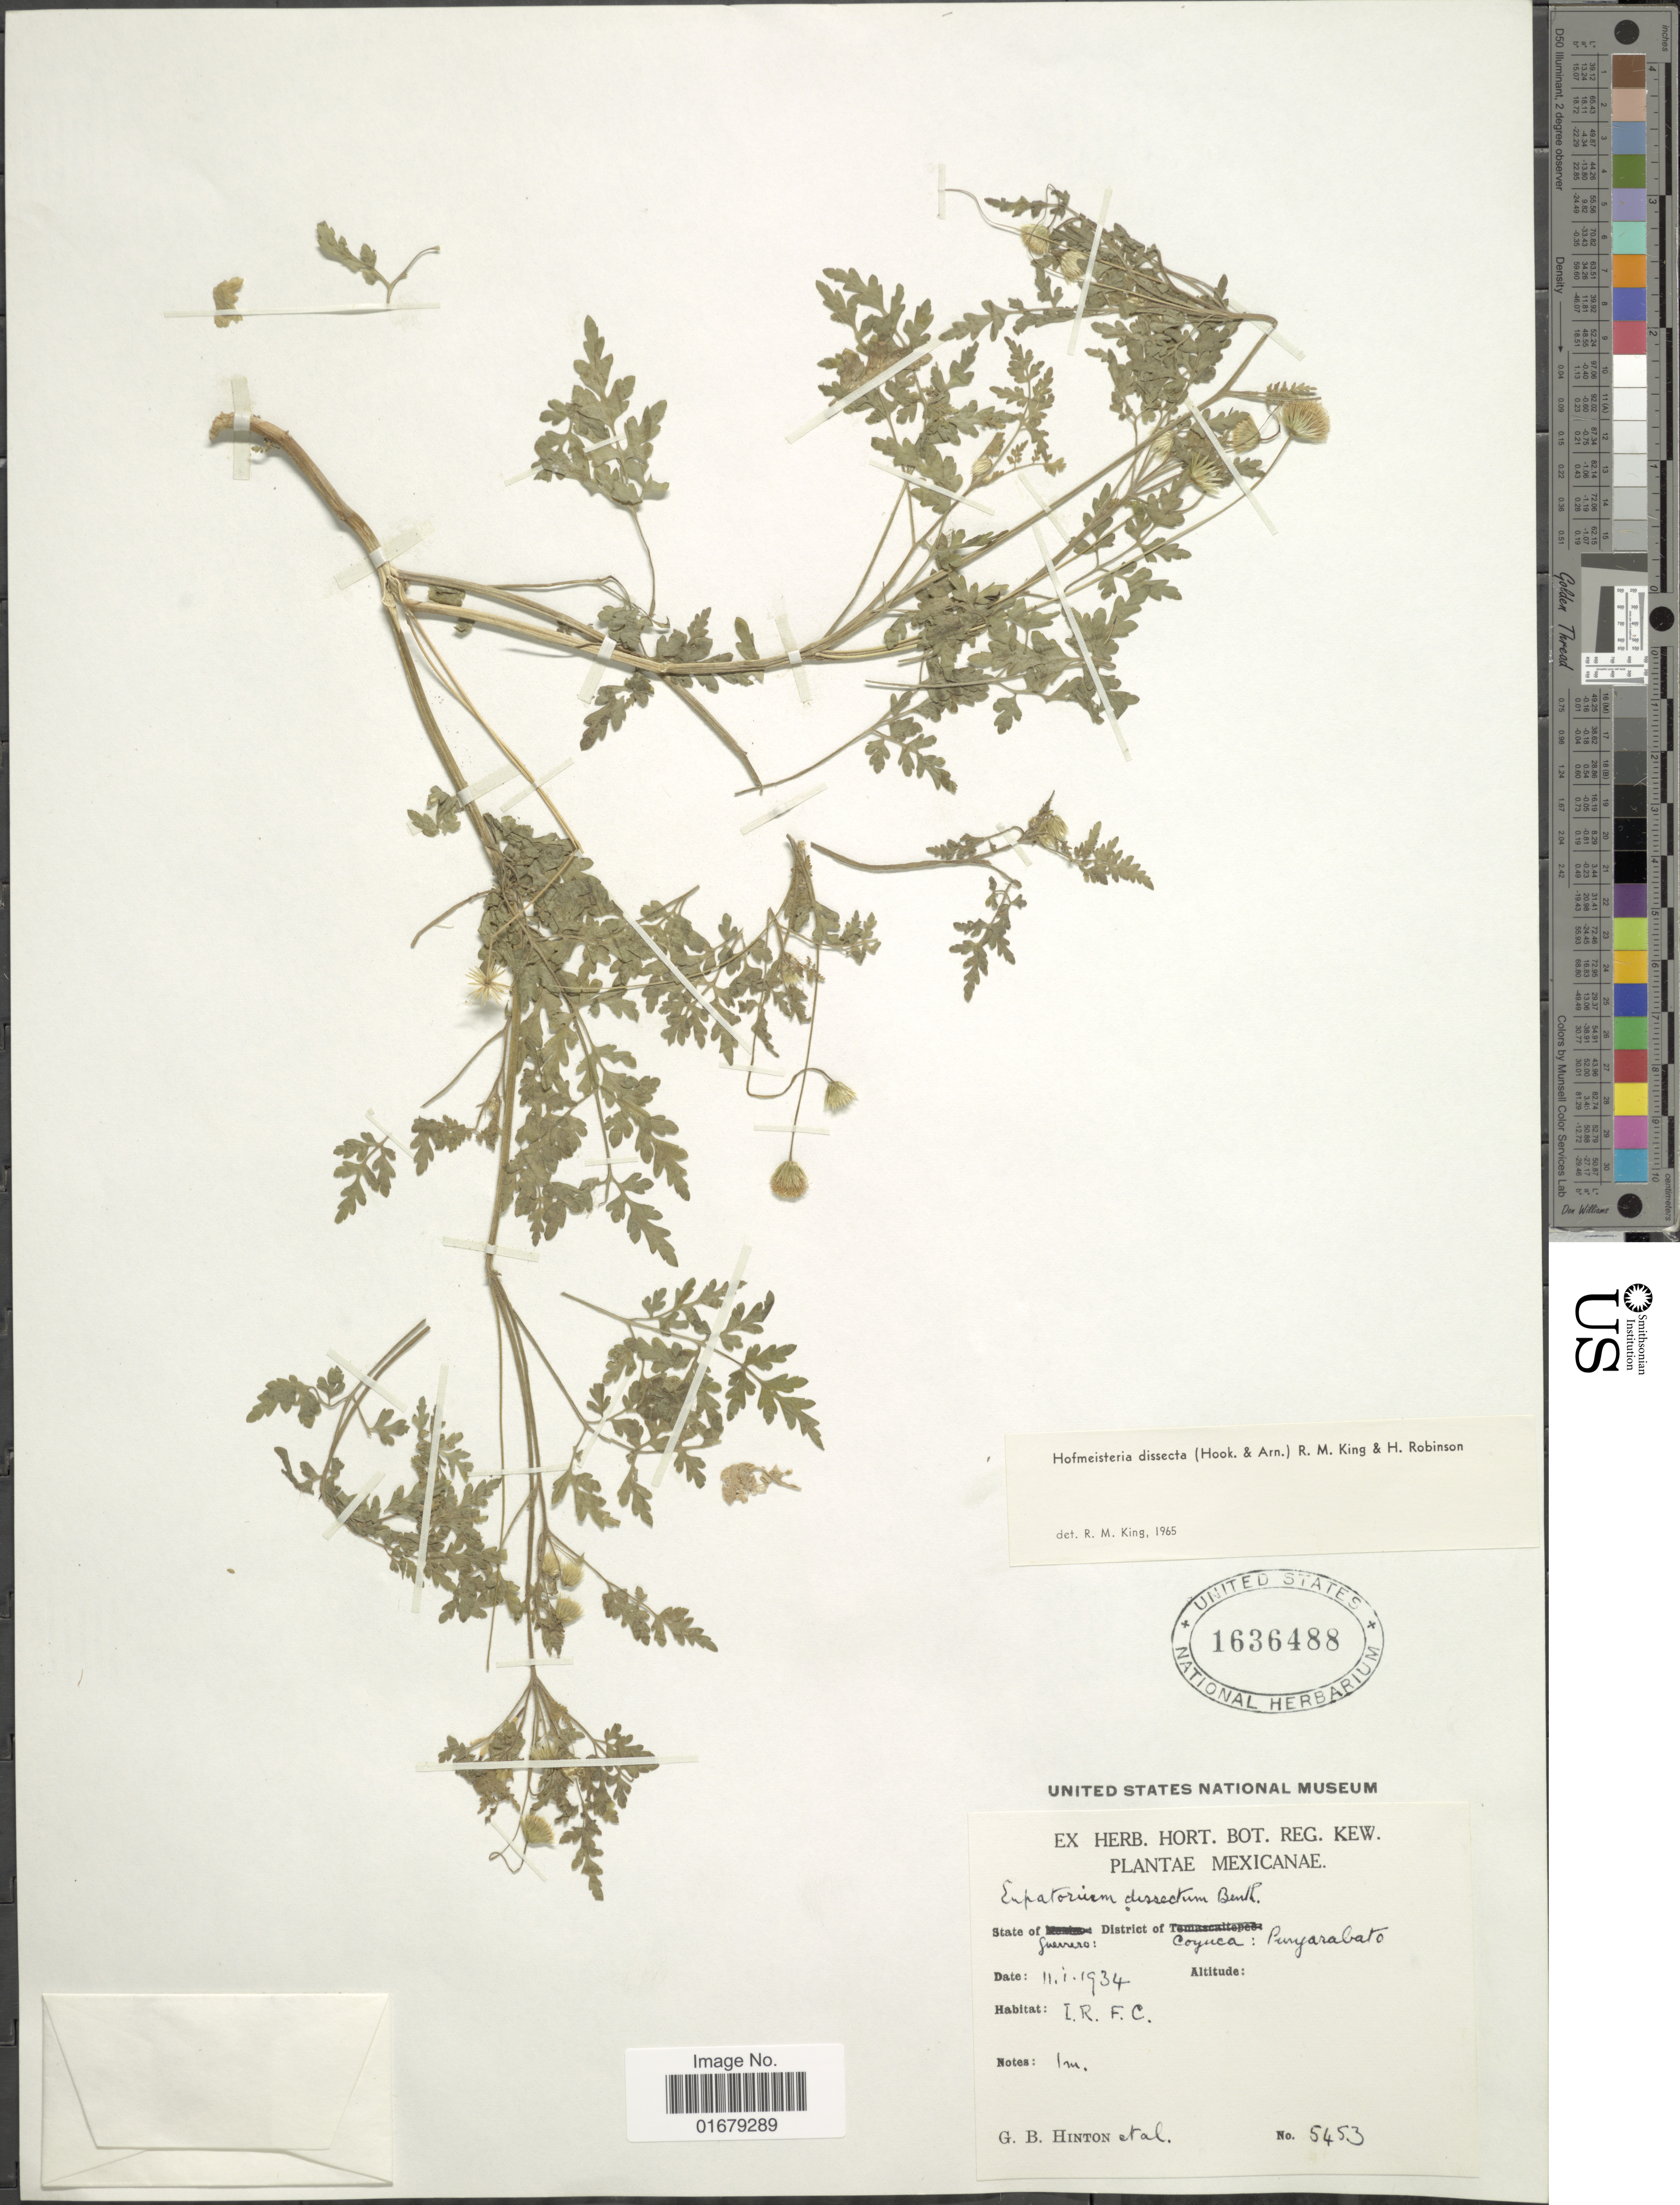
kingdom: Plantae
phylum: Tracheophyta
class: Magnoliopsida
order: Asterales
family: Asteraceae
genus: Hofmeisteria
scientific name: Hofmeisteria dissecta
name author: (Hook.) R.M. King & H. Rob.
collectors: G. B. Hinton & et al.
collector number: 5453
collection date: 1934-01-11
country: Mexico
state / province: Guerrero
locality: State of Guerrero, District of Coyuca Pungarabato.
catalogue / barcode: US 1636488